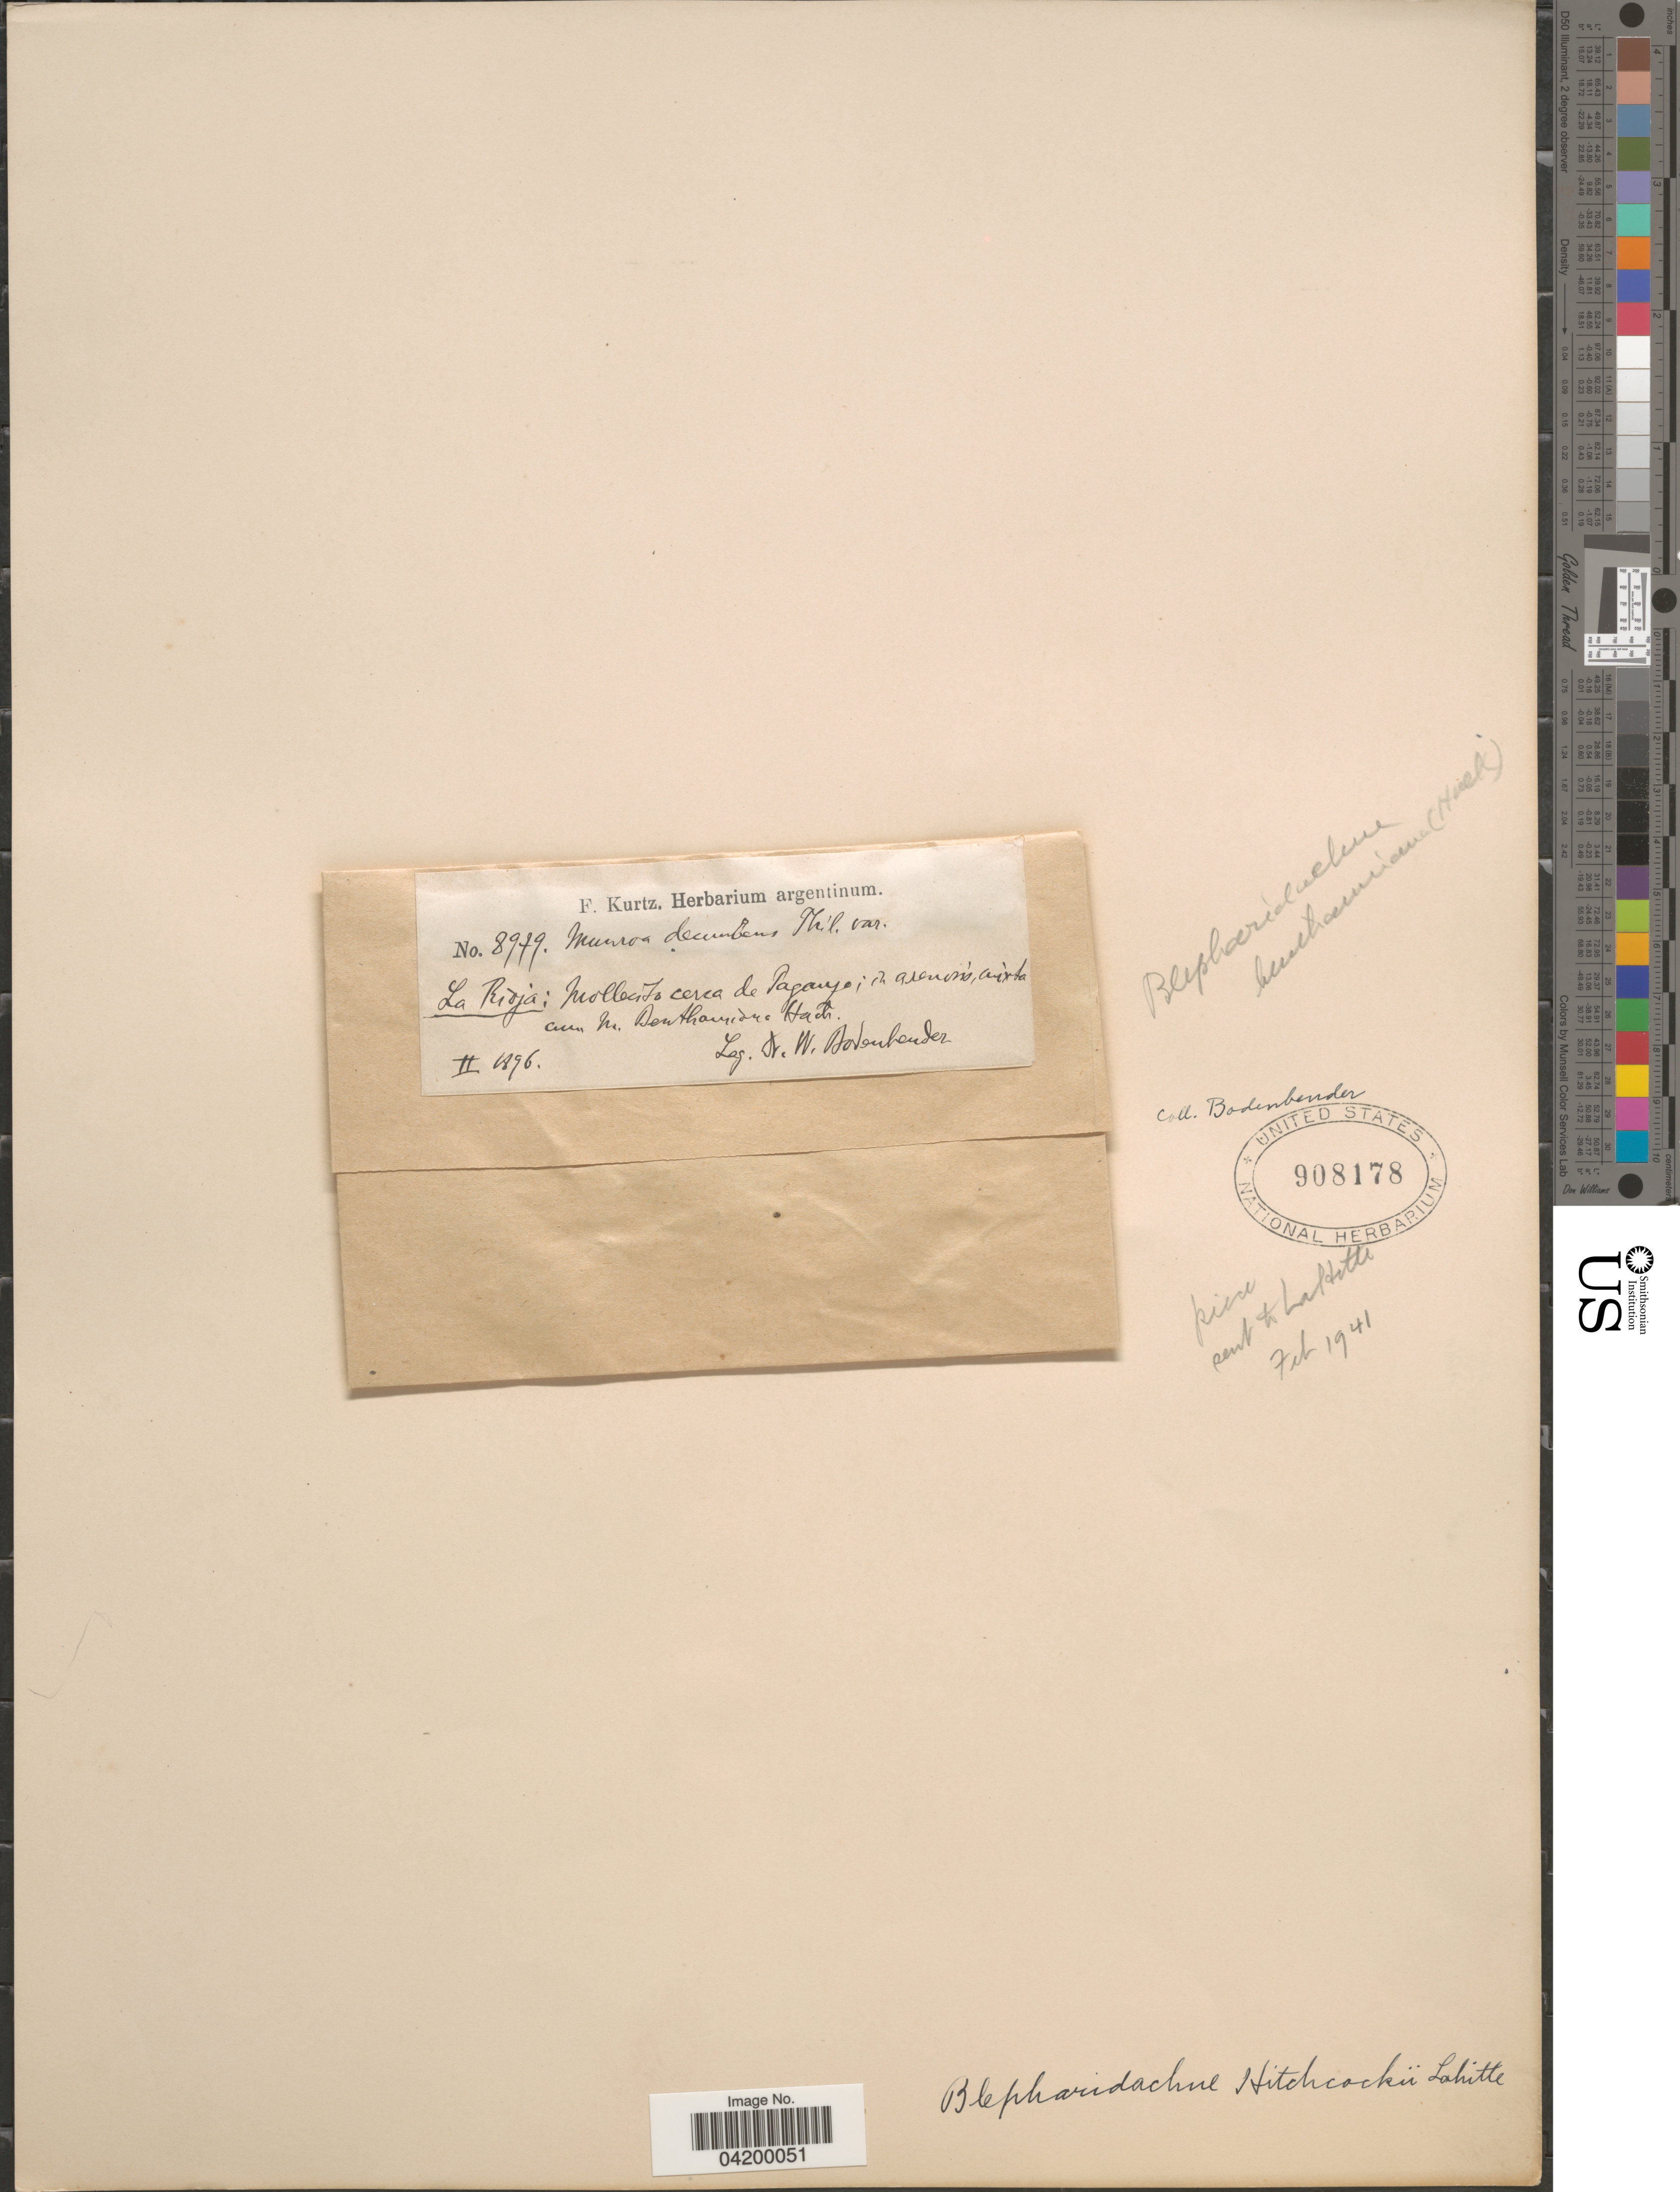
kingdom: Plantae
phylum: Tracheophyta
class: Liliopsida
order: Poales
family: Poaceae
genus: Blepharidachne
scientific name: Blepharidachne hitchcockii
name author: Lahitte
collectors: W. Bodenbender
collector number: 8979*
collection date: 1896-02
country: Argentina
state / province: La Rioja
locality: Mollecito cerca de Paganzo.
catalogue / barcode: US 908178